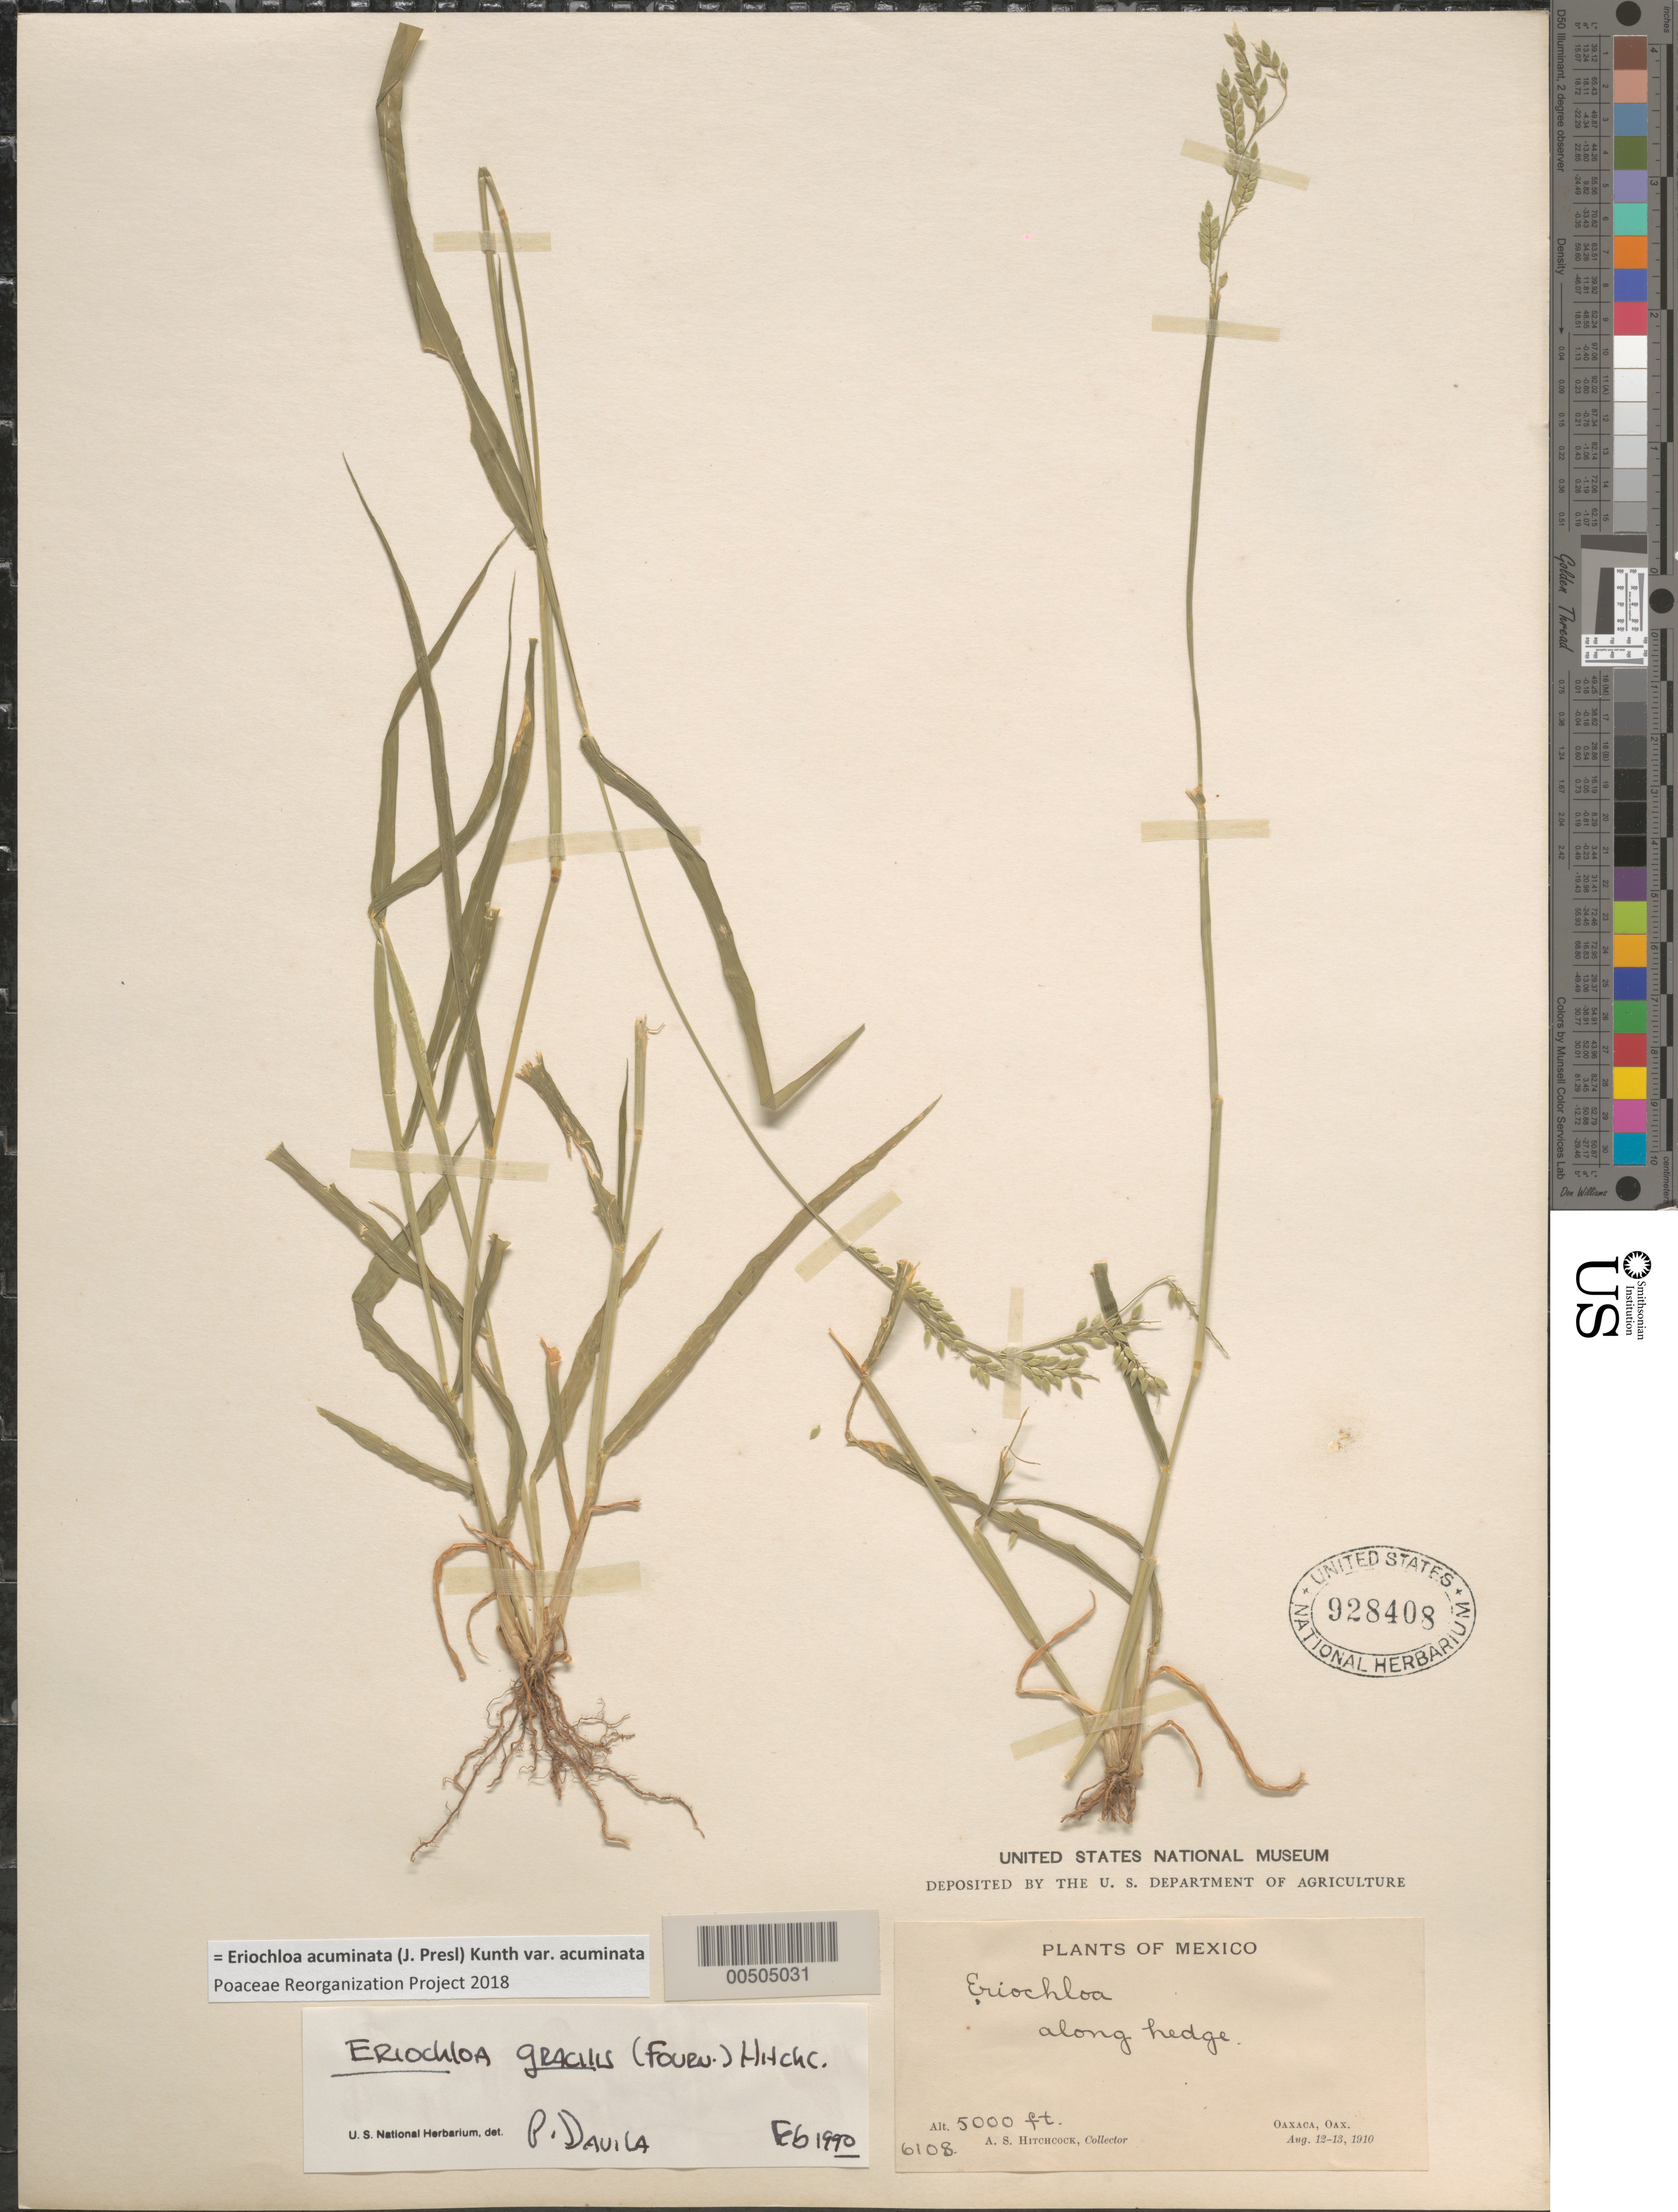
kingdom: Plantae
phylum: Tracheophyta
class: Liliopsida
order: Poales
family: Poaceae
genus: Eriochloa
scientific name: Eriochloa acuminata var. acuminata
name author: (J. Presl) Kunth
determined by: Poaceae Reorganization Project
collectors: A. S. Hitchcock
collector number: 6108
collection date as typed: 12 Aug 1910 to 13 Aug 1910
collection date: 1910-08-12/1910-08-13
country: Mexico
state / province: Oaxaca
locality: Oaxaca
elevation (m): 1524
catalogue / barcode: US 928408